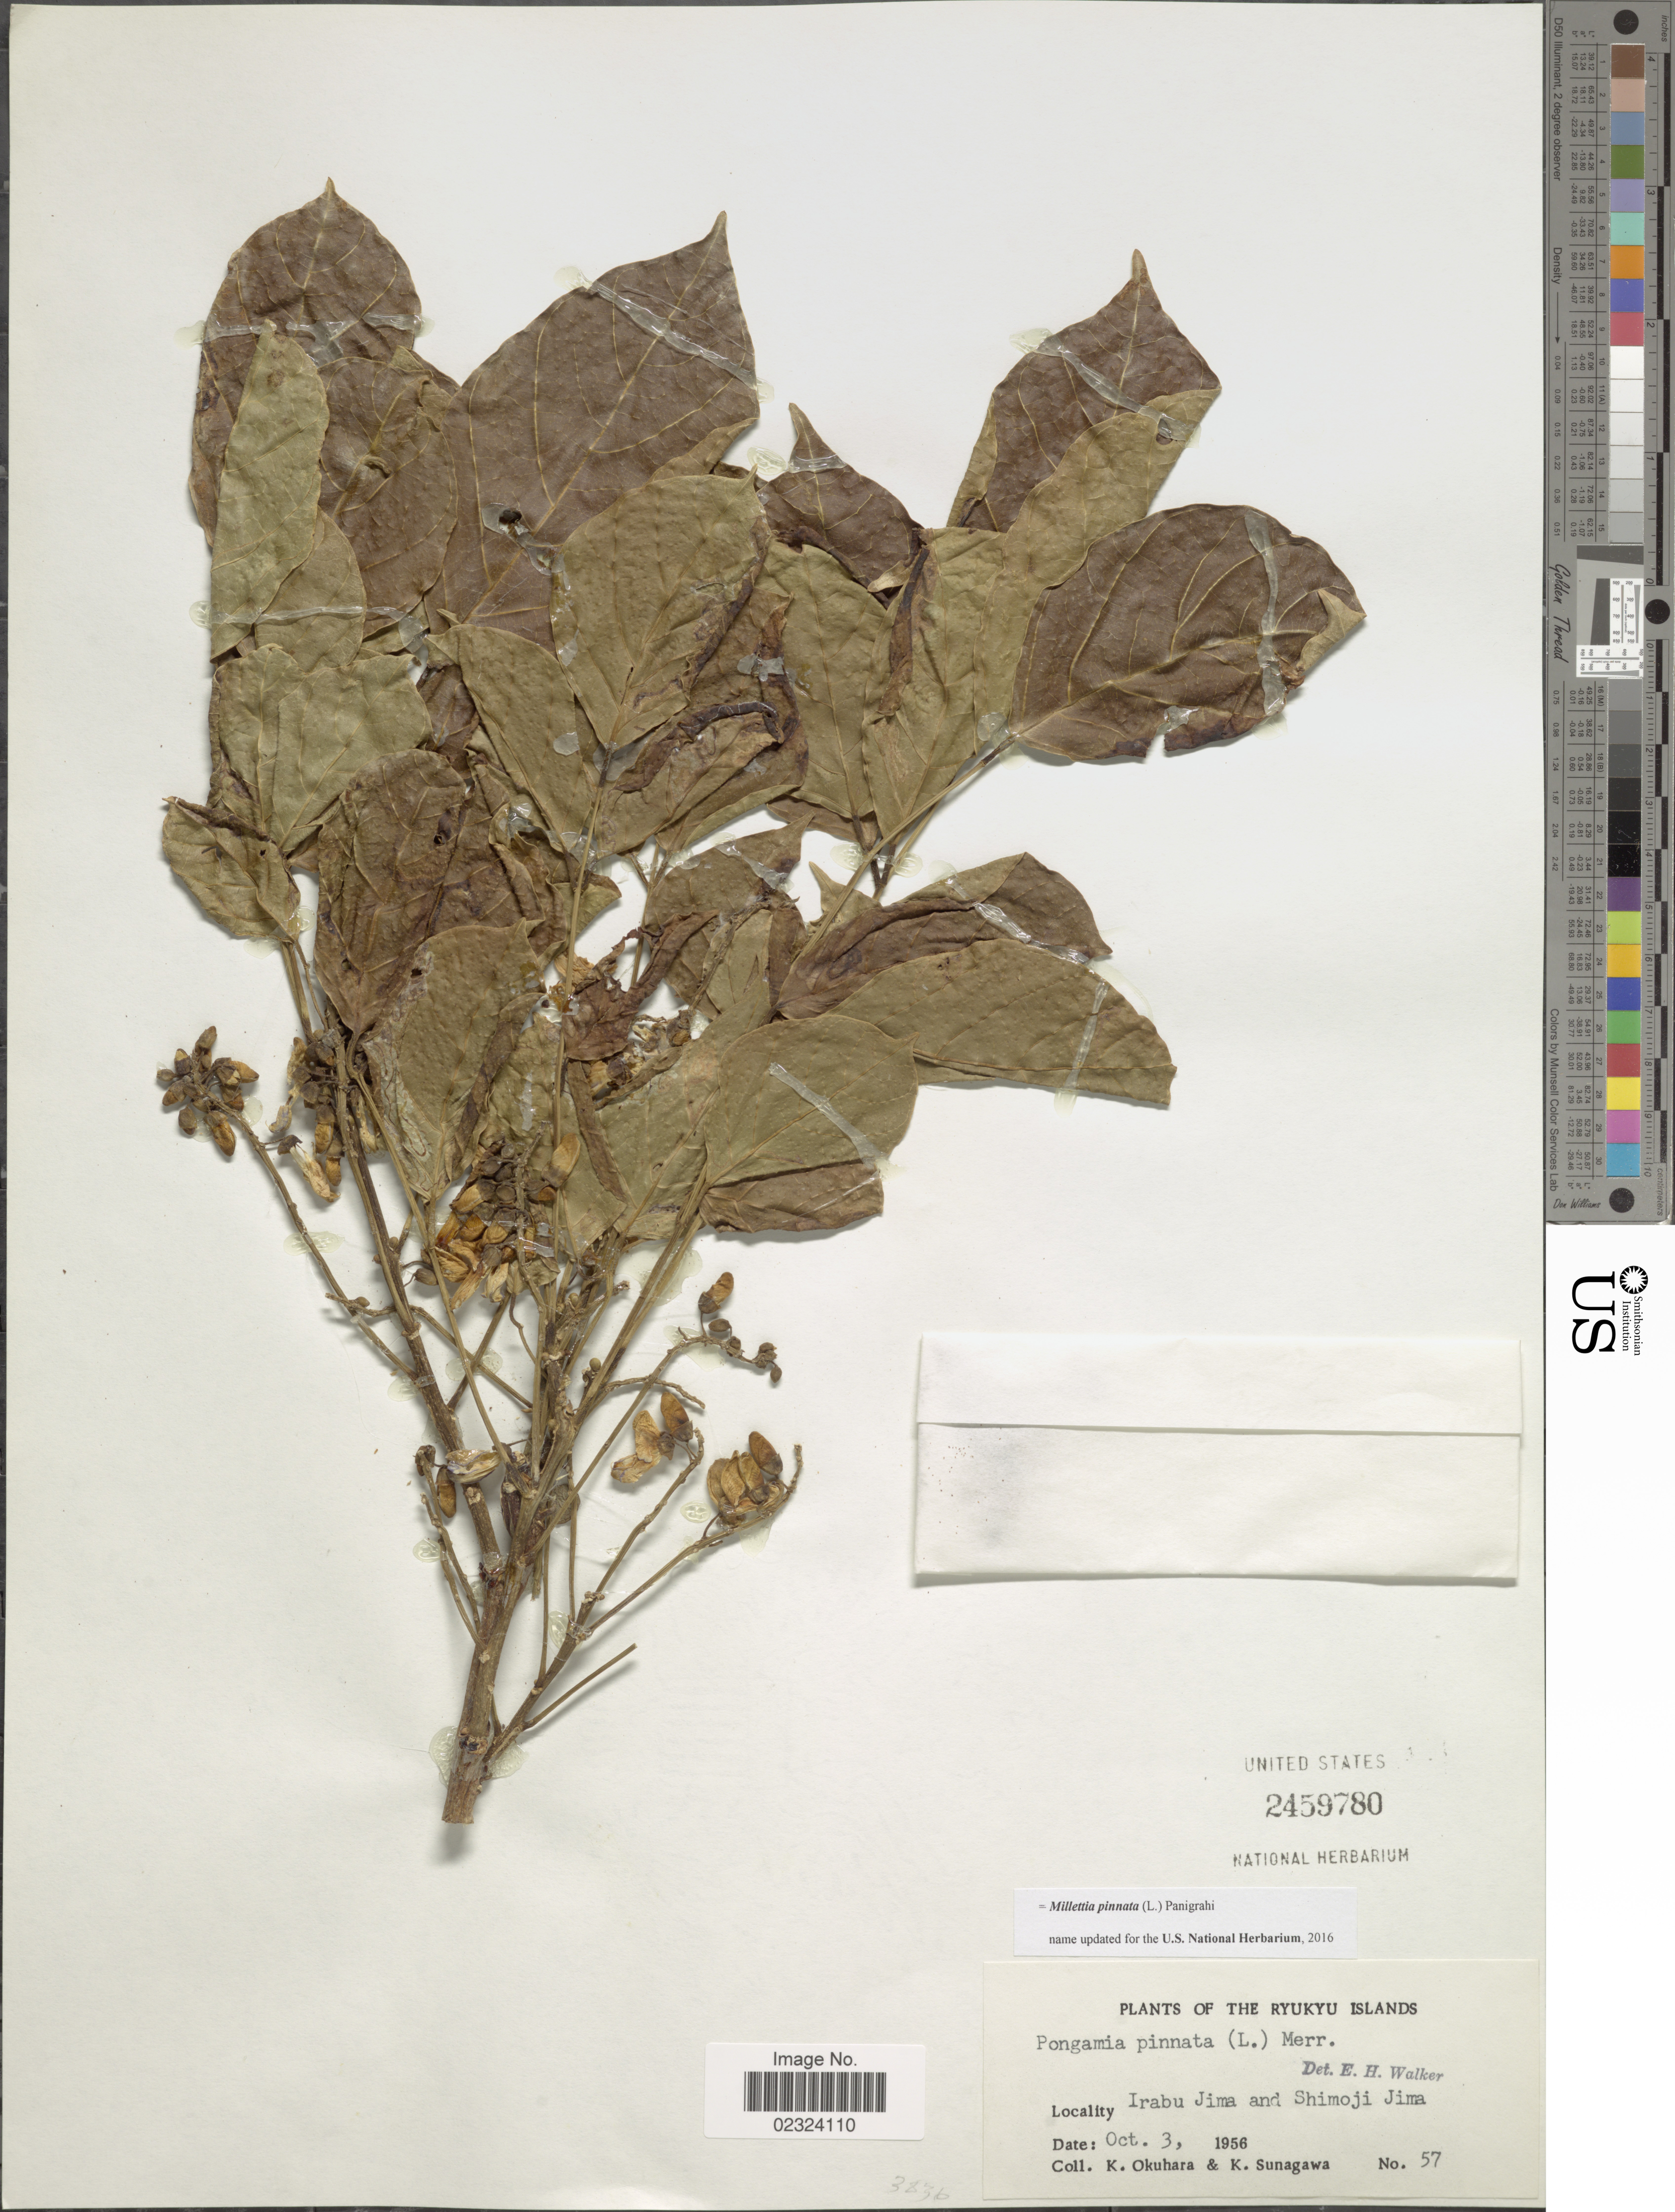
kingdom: Plantae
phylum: Tracheophyta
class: Magnoliopsida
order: Fabales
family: Fabaceae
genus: Millettia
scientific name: Millettia pinnata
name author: (L.) Panigrahi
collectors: K. Okuhara & K. Sunagawa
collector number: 57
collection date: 1956-10-03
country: Japan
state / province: Okinawa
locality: Ryukyu Islands. Irabu Jima and Shimoji Jima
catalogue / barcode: US 2459780